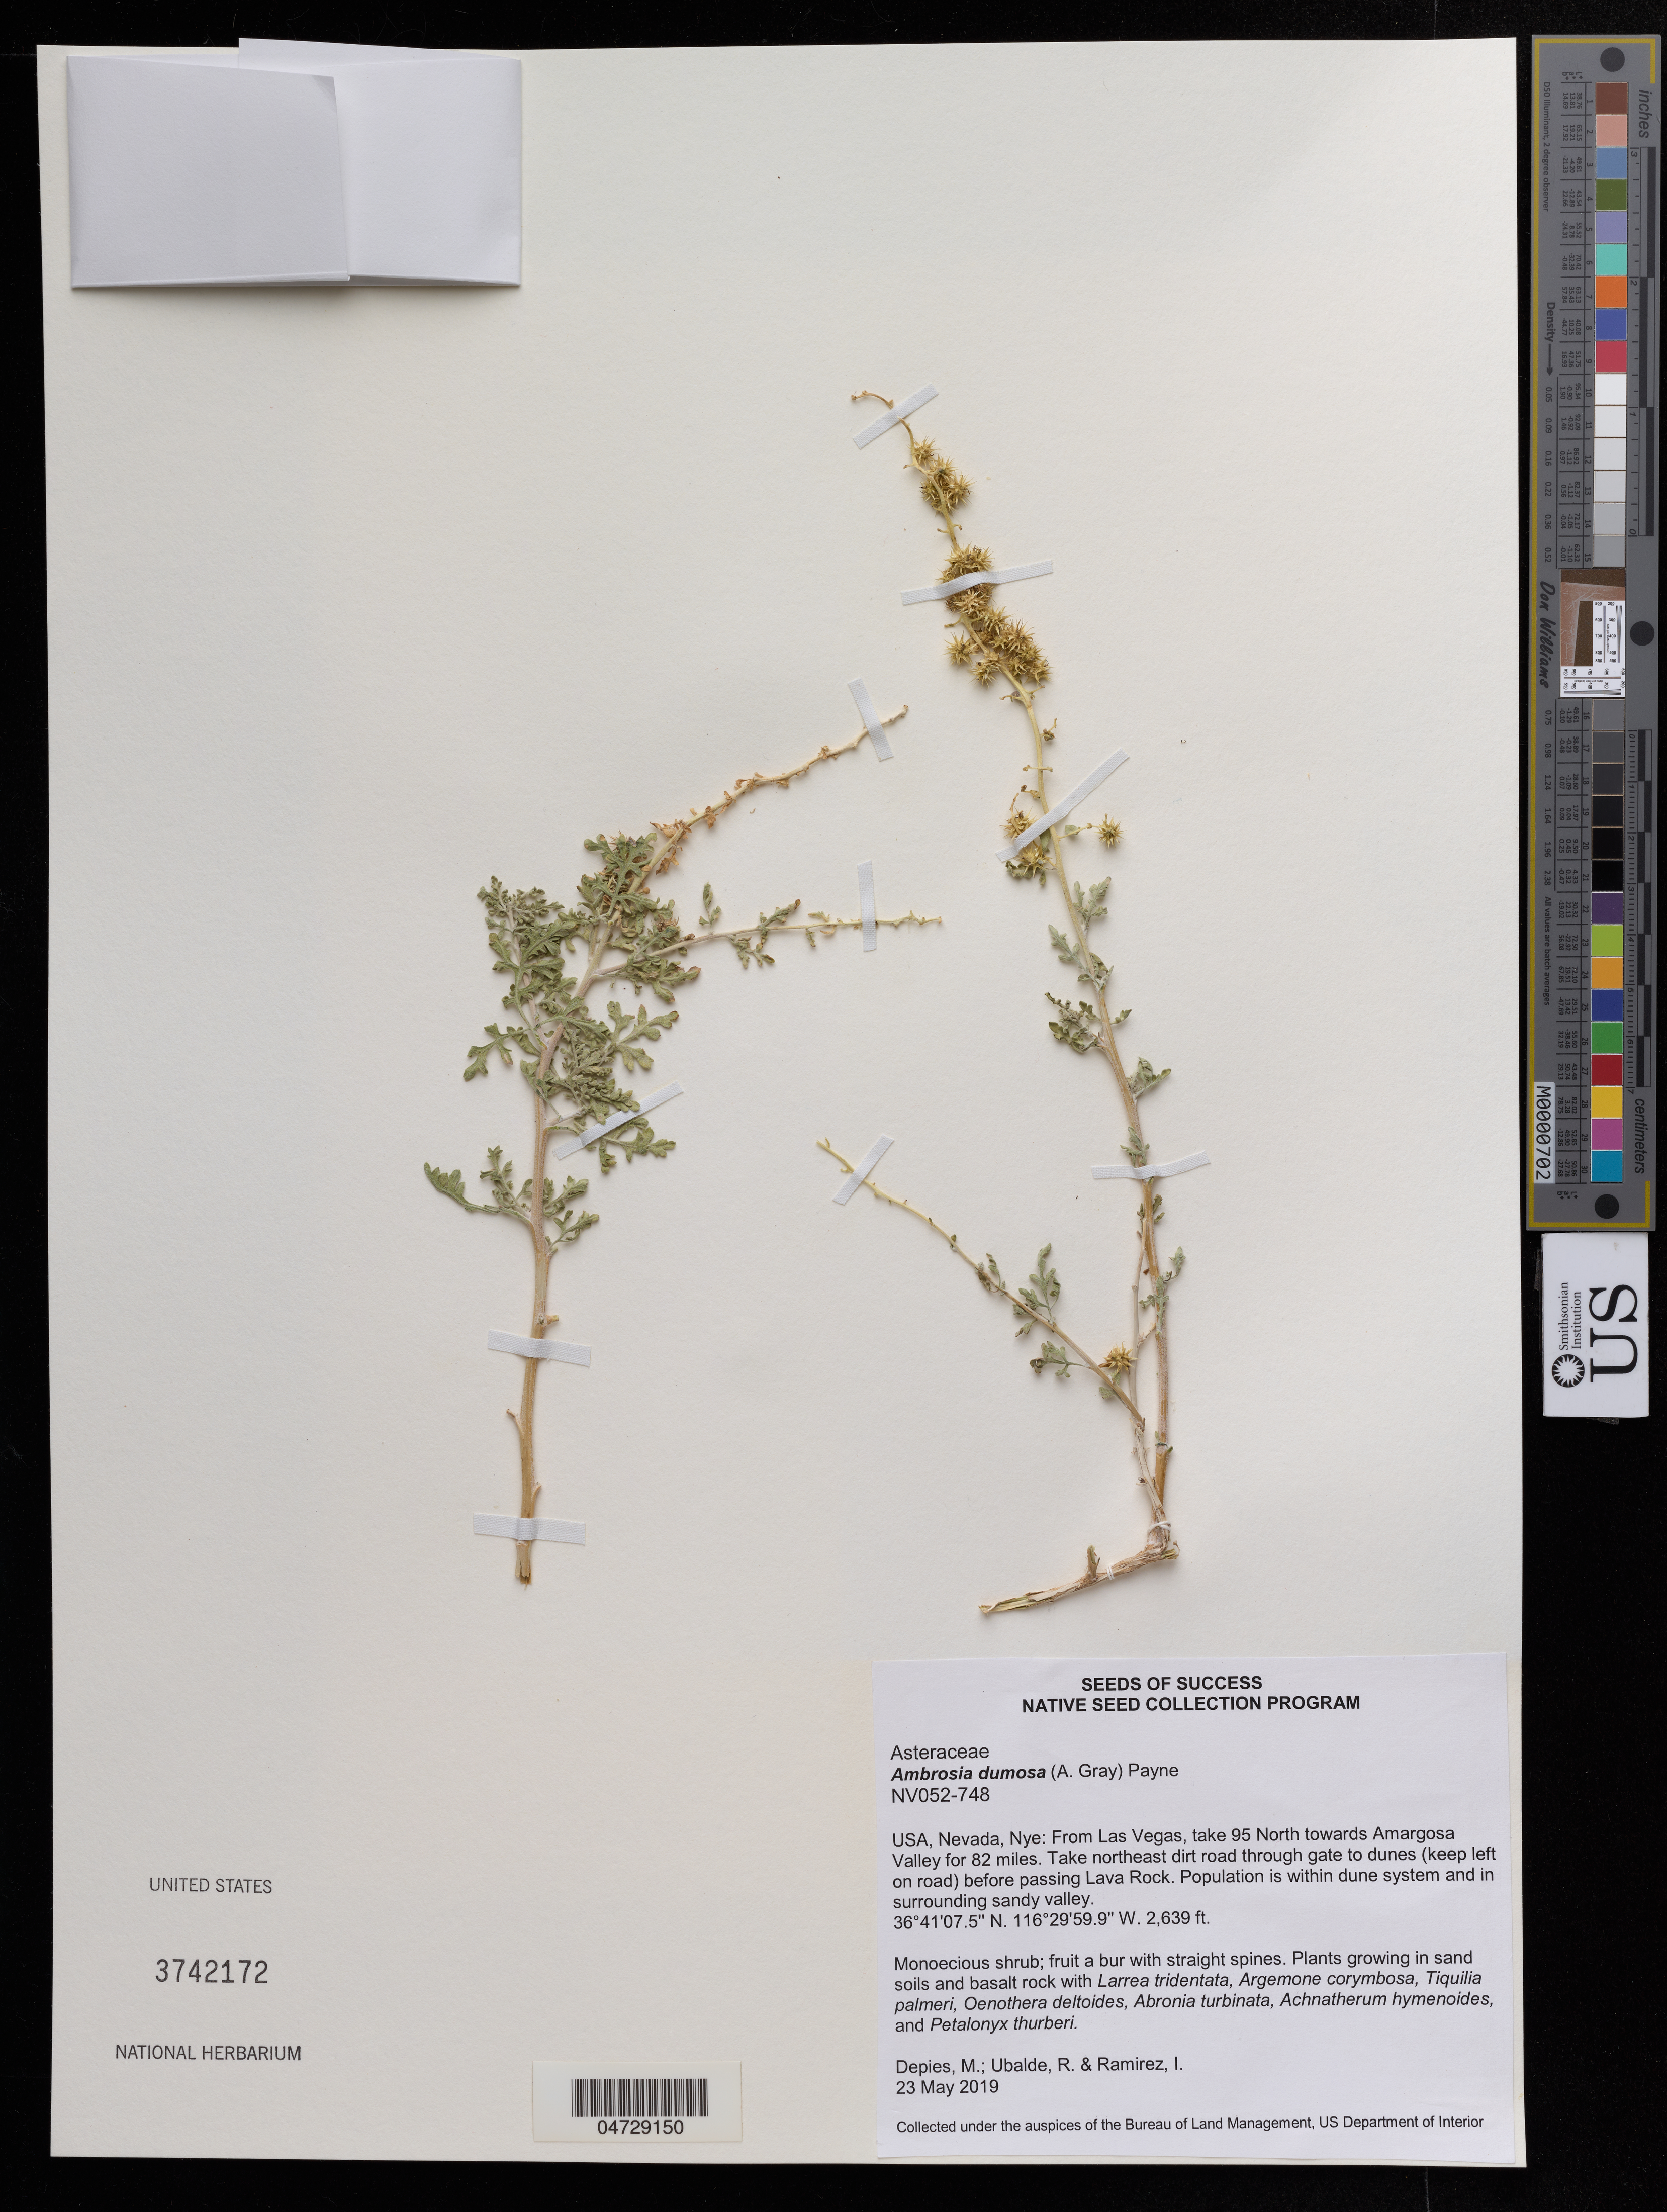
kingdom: Plantae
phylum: Tracheophyta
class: Magnoliopsida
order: Asterales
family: Asteraceae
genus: Ambrosia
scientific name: Ambrosia dumosa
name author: (A. Gray) W.W.Payne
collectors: M. Depies, R. Ubalde & I. Ramírez M.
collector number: NV052-748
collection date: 2019-05-23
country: United States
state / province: Nevada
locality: Nye: From Las Vegas, take 95 North towards Amargosa Valley for 82 miles. Take northeast dirt road through gate to dunes (keep left on road) before passing Lava Rock.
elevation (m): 804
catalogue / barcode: US 3742172